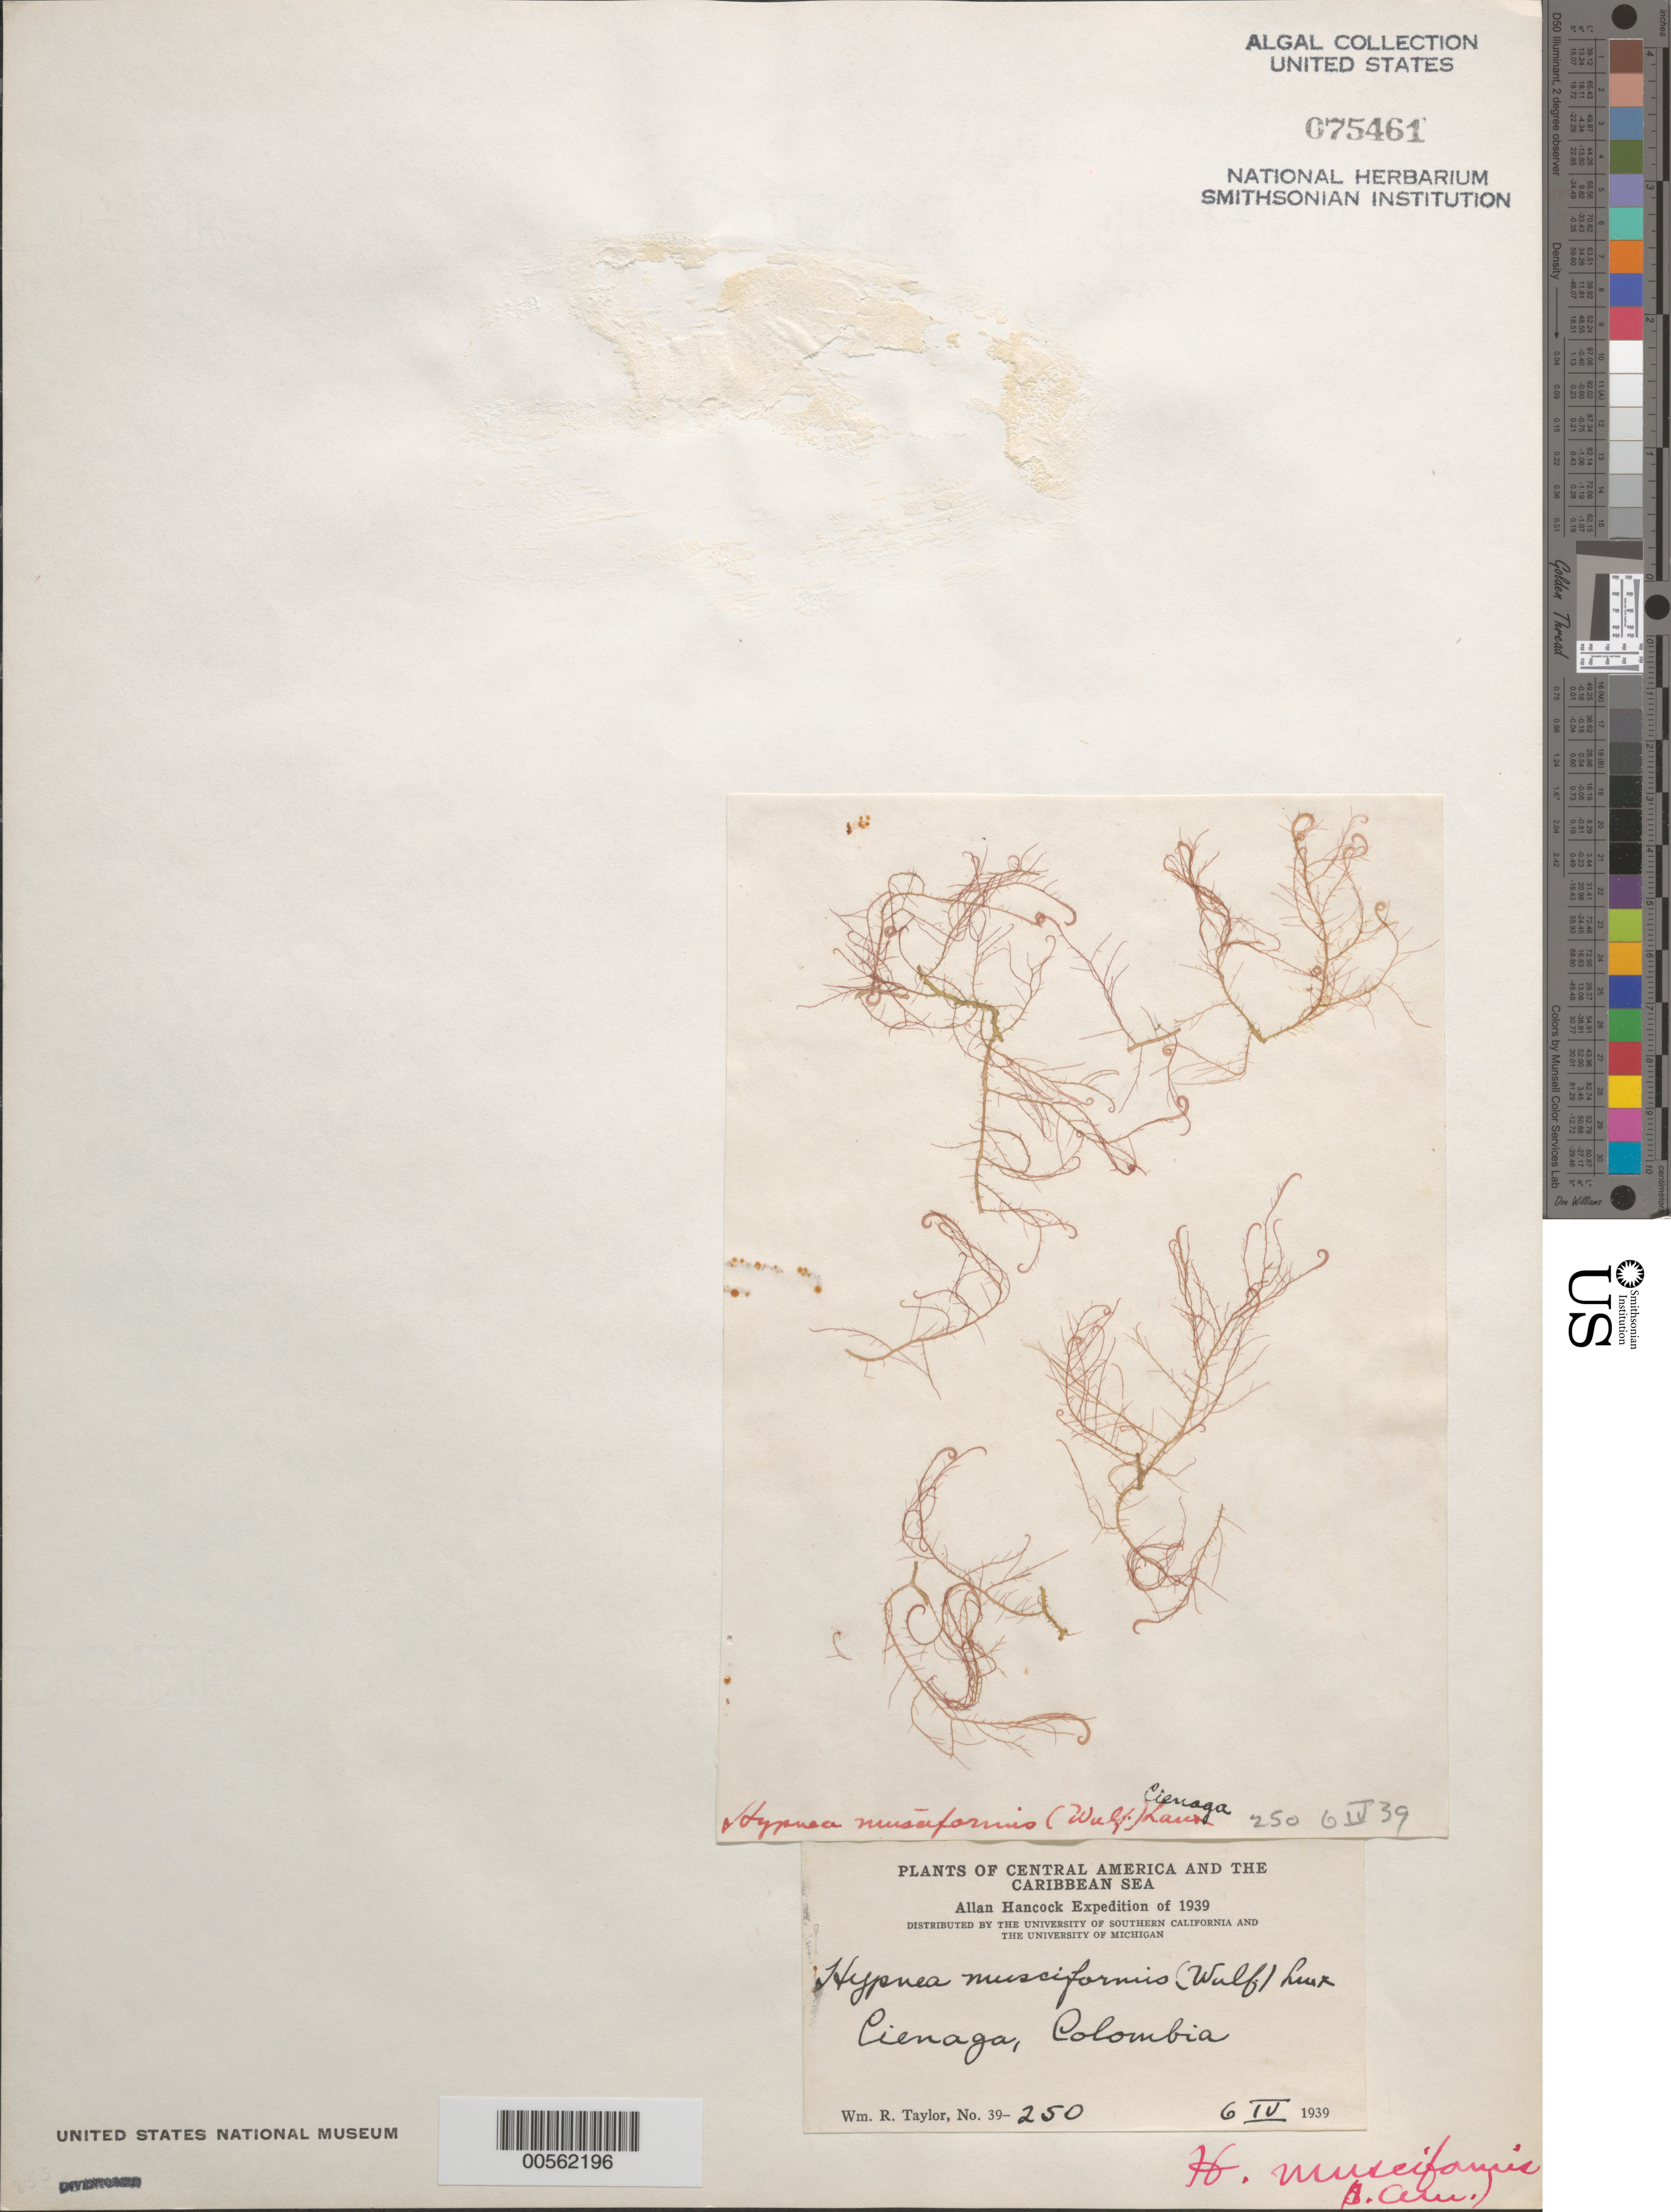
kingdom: Plantae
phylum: Rhodophyta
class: Florideophyceae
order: Gigartinales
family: Cystocloniaceae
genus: Hypnea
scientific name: Hypnea musciformis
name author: (Wulfen) J.V.Lamouroux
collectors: W. R. Taylor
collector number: WRT 39-250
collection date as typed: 06 Apr 1939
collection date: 1939-04-06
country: Colombia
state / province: Magdalena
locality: Cienaga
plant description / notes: Allan Hancock Expedition of 1939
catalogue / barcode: US 75461